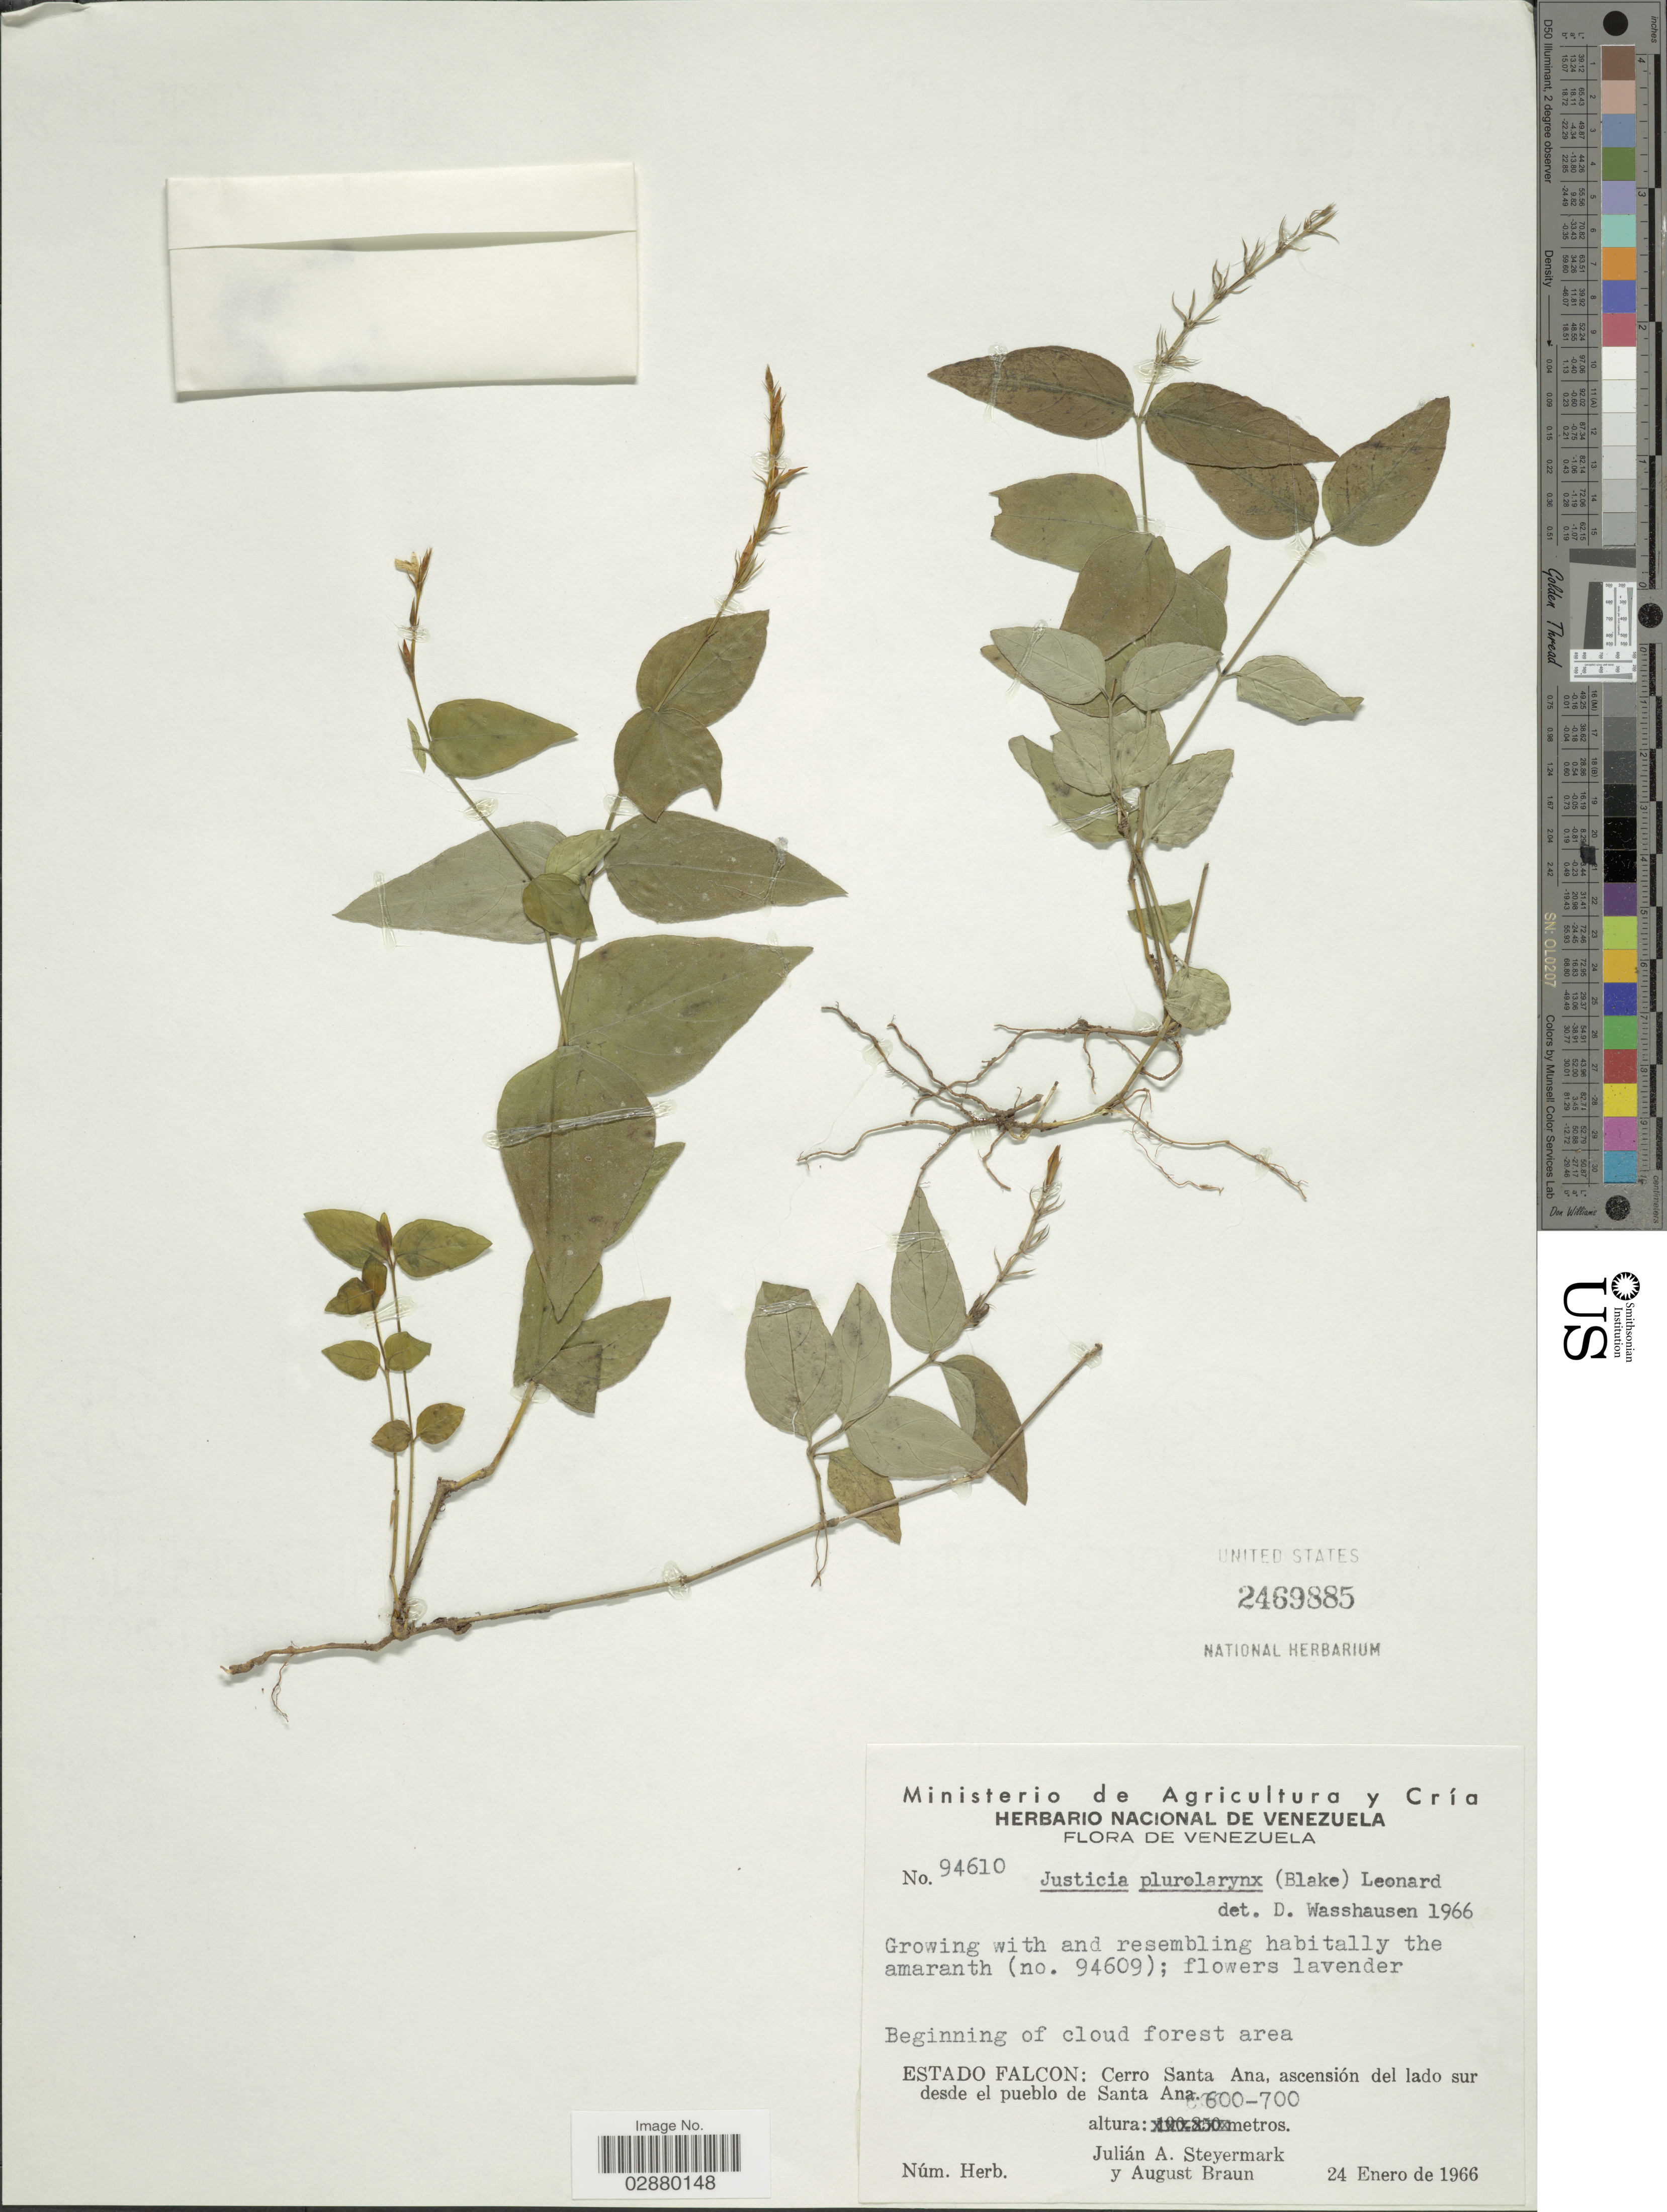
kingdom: Plantae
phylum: Tracheophyta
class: Magnoliopsida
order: Lamiales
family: Acanthaceae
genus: Justicia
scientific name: Justicia pleurolarynx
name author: (S.F. Blake) V.M. Badillo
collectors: J. Steyermark & A. Braun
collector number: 94610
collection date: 1966-01-24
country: Venezuela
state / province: Falcón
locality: Cerro Santa Ana, ascensión del lado sur desde el pueblo de Santa Ana.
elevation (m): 600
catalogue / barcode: US 2469885